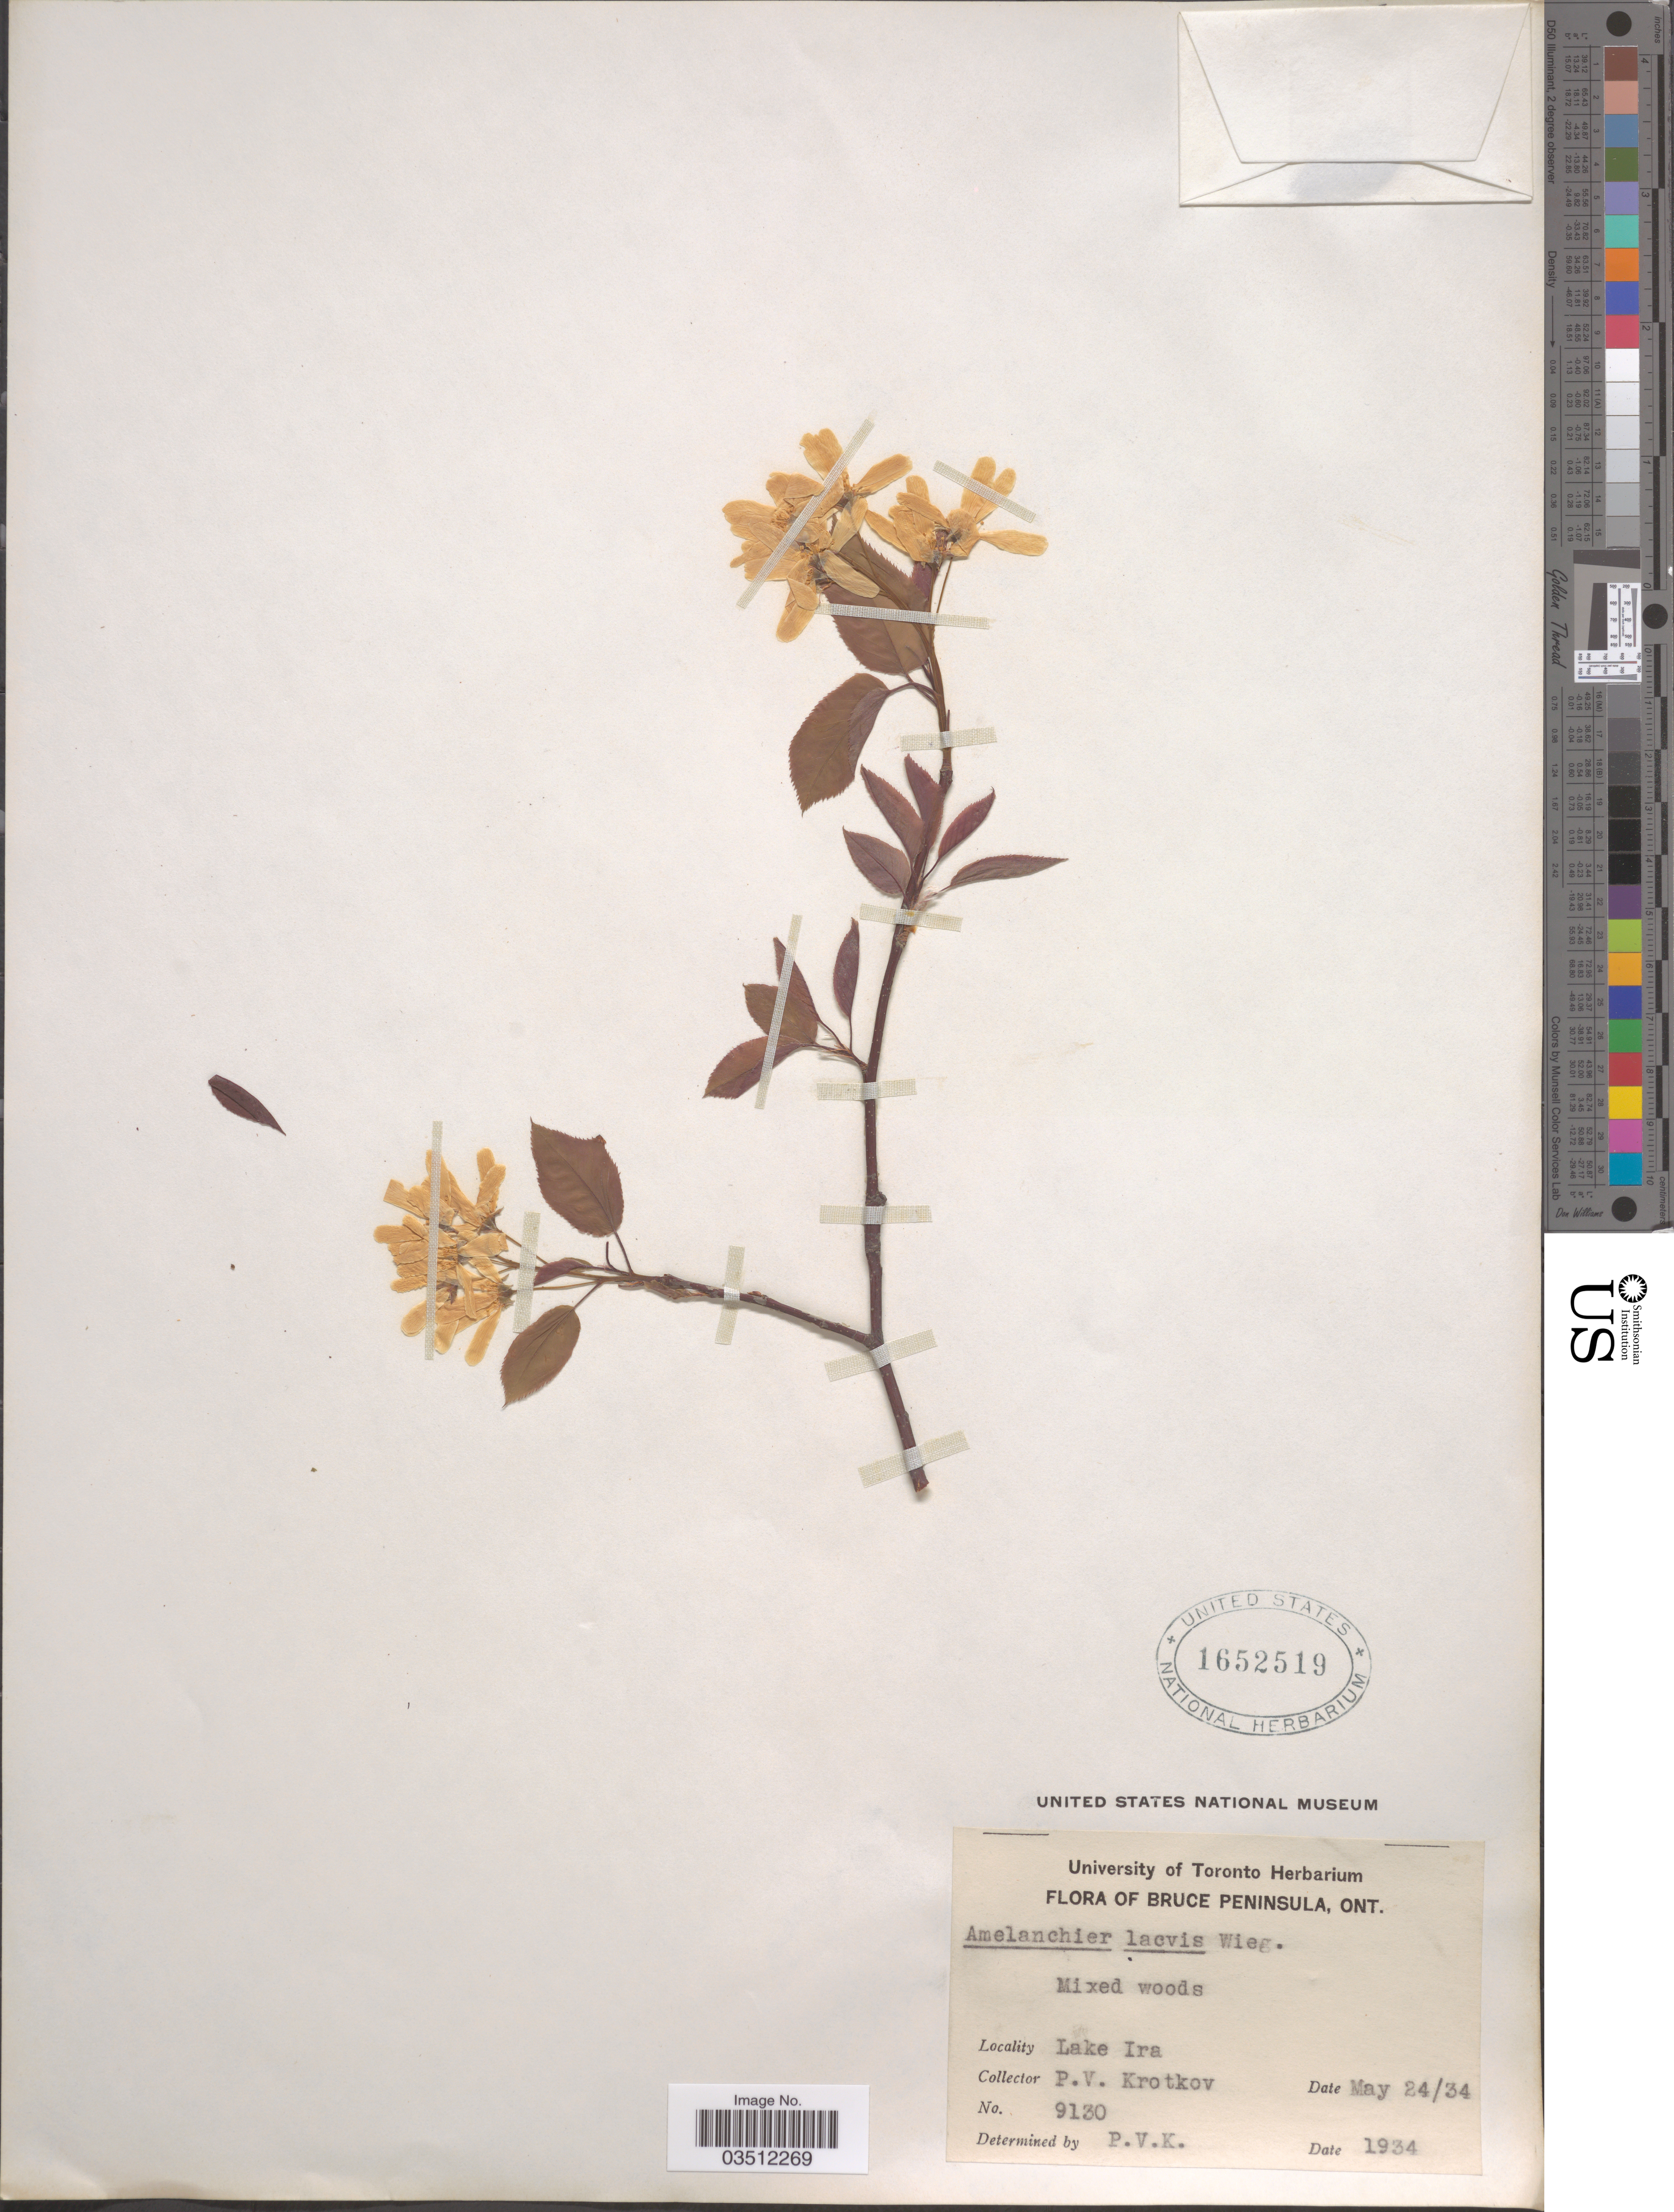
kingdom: Plantae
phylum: Tracheophyta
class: Magnoliopsida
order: Rosales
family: Rosaceae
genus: Amelanchier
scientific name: Amelanchier laevis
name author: Wiegand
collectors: P. V. Krotkov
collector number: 9130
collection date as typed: Transcribed d/m/y: 24/5/34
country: Canada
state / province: Ontario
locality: Bruce Peninsula. Lake Ira.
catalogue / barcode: US 1652519